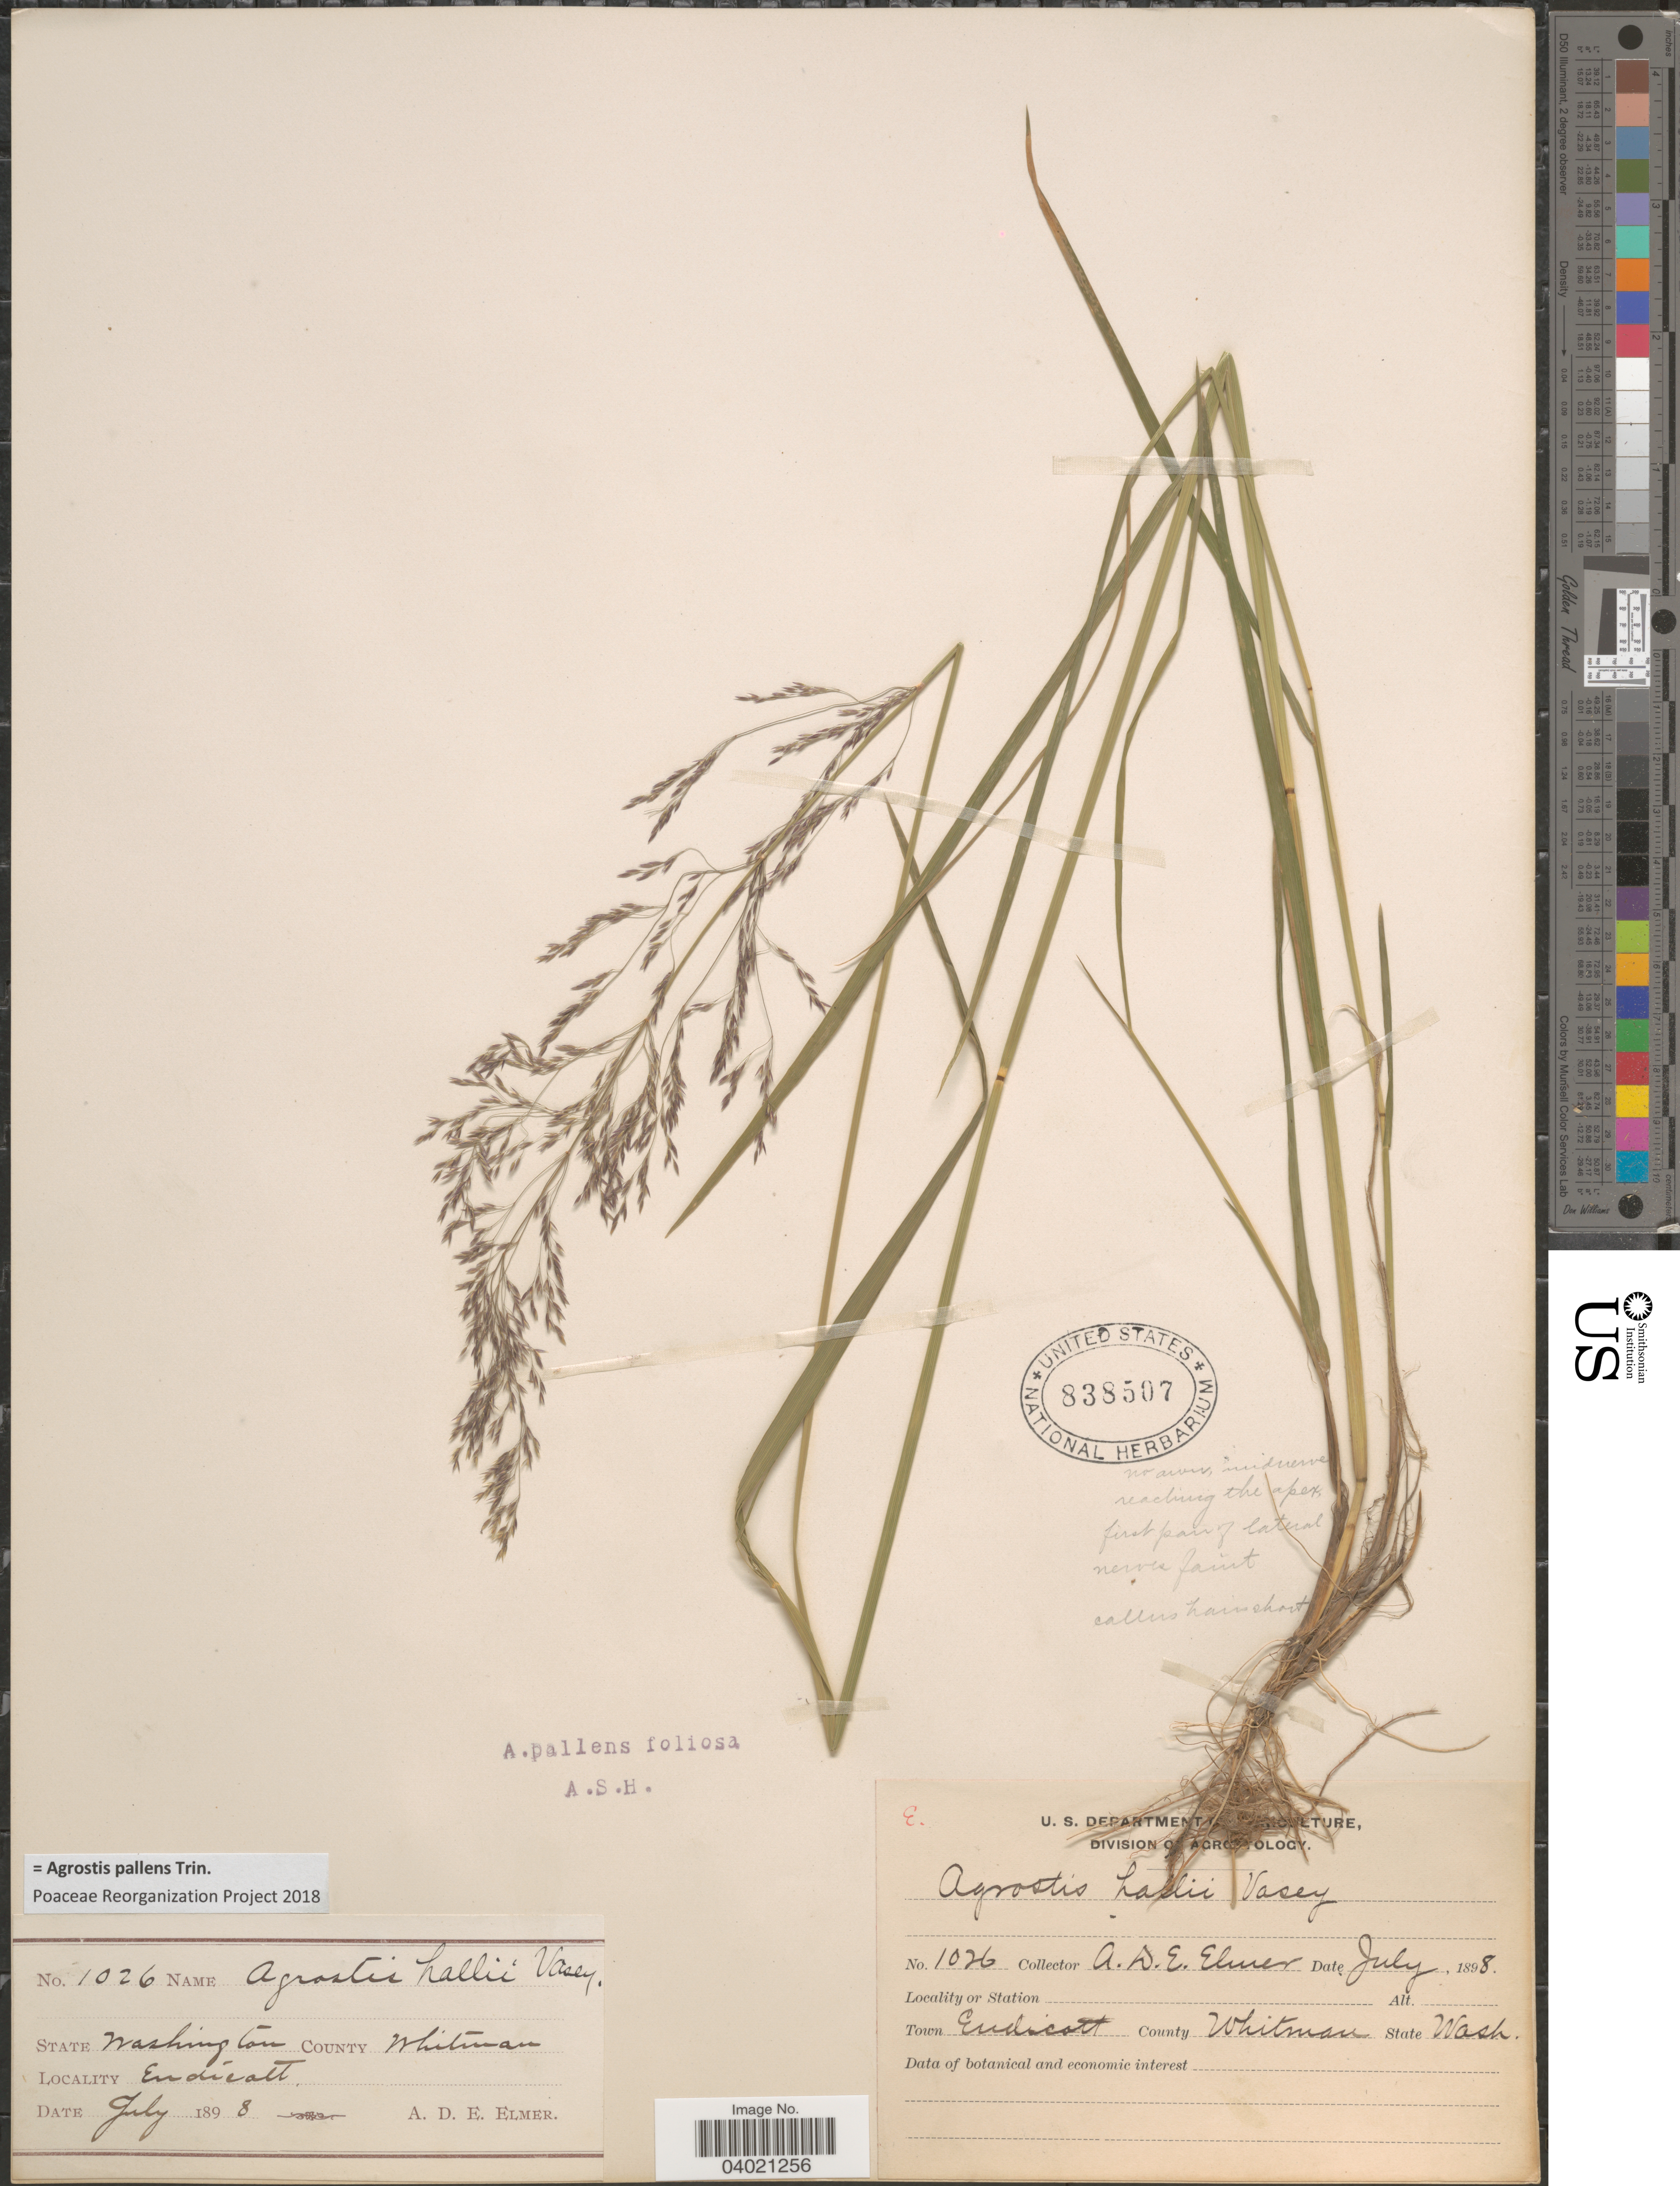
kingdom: Plantae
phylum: Tracheophyta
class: Liliopsida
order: Poales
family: Poaceae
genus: Agrostis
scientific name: Agrostis pallens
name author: Trin.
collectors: A. D. E. Elmer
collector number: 1026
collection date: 1898-07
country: United States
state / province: Washington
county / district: Whitman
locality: Town Endicott. County Whitman.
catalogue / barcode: US 838507